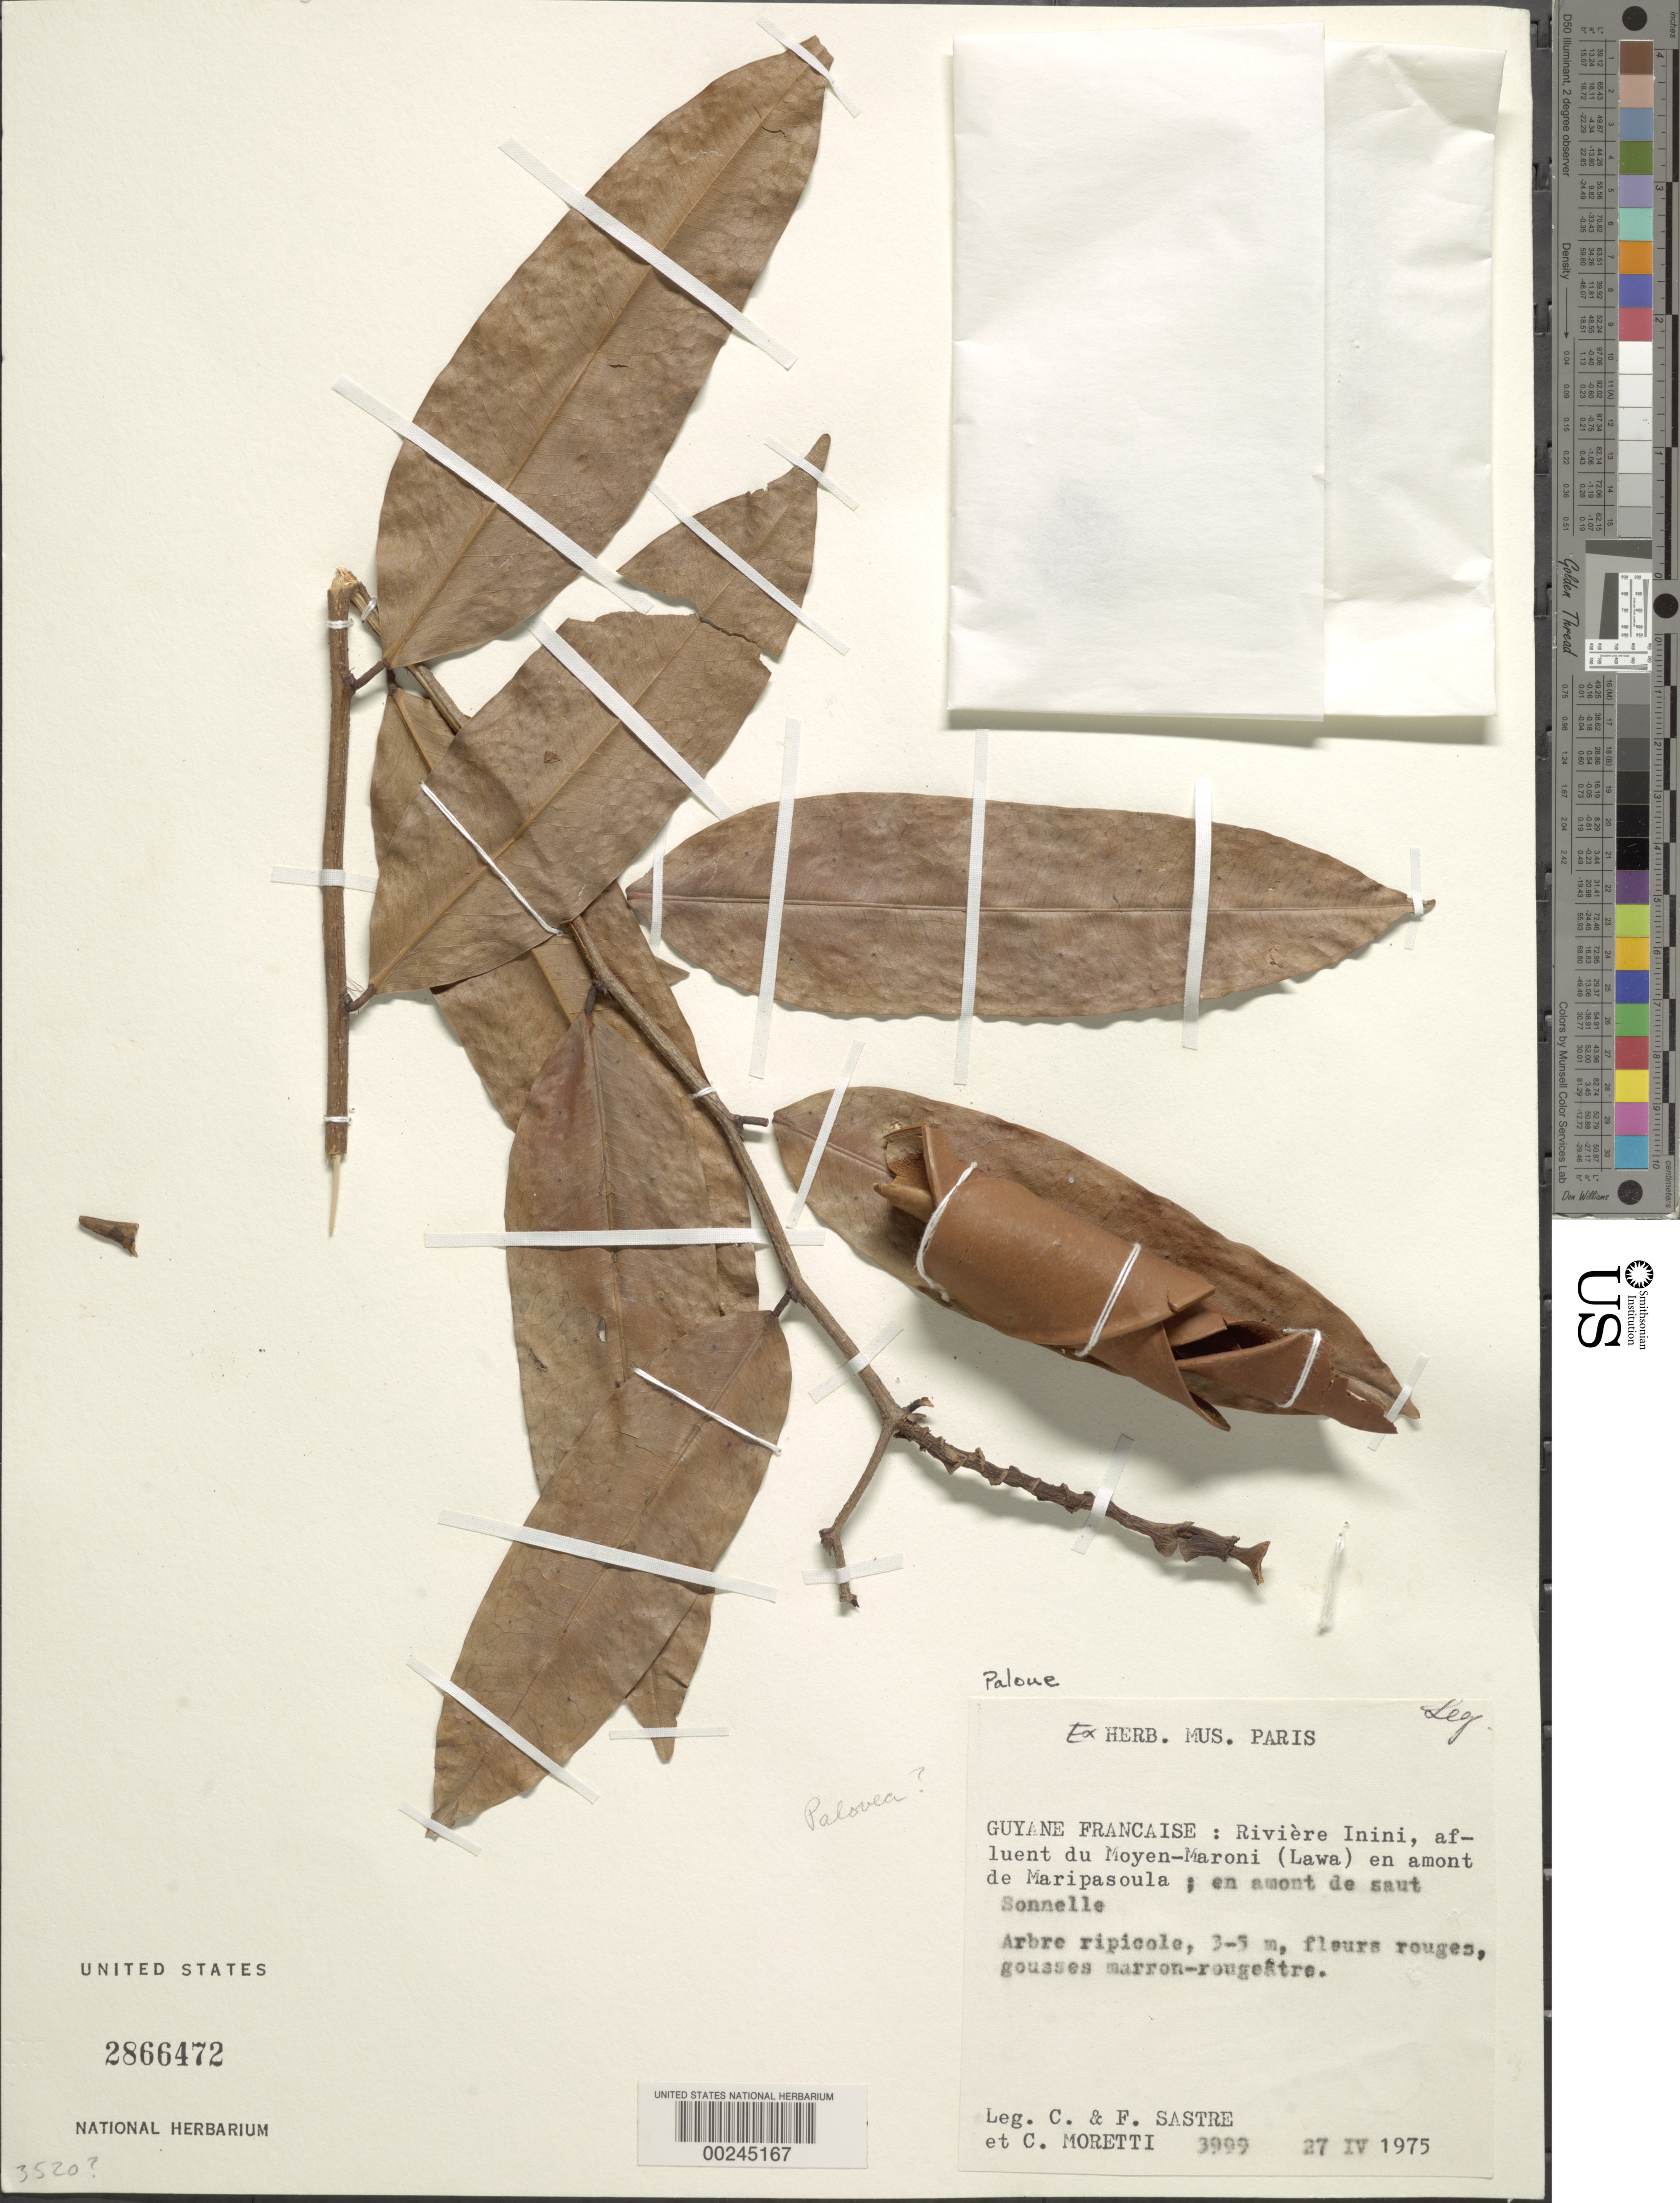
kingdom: Plantae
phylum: Tracheophyta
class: Magnoliopsida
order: Fabales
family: Fabaceae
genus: Paloue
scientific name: Paloue sp.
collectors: C. H. L. Sastre, F. Sastre & C. Moretti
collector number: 3999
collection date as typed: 27 Apr 1975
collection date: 1975-04-27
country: French Guiana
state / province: Saint-Laurent-du-Maroni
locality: Riviere Inini, tributary of Moyen-Maroni (Lawa) on upriver of the Maripasoula; upriver from saut Sonnelle. [former arrondissement of Inini.]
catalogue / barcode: US 2866472